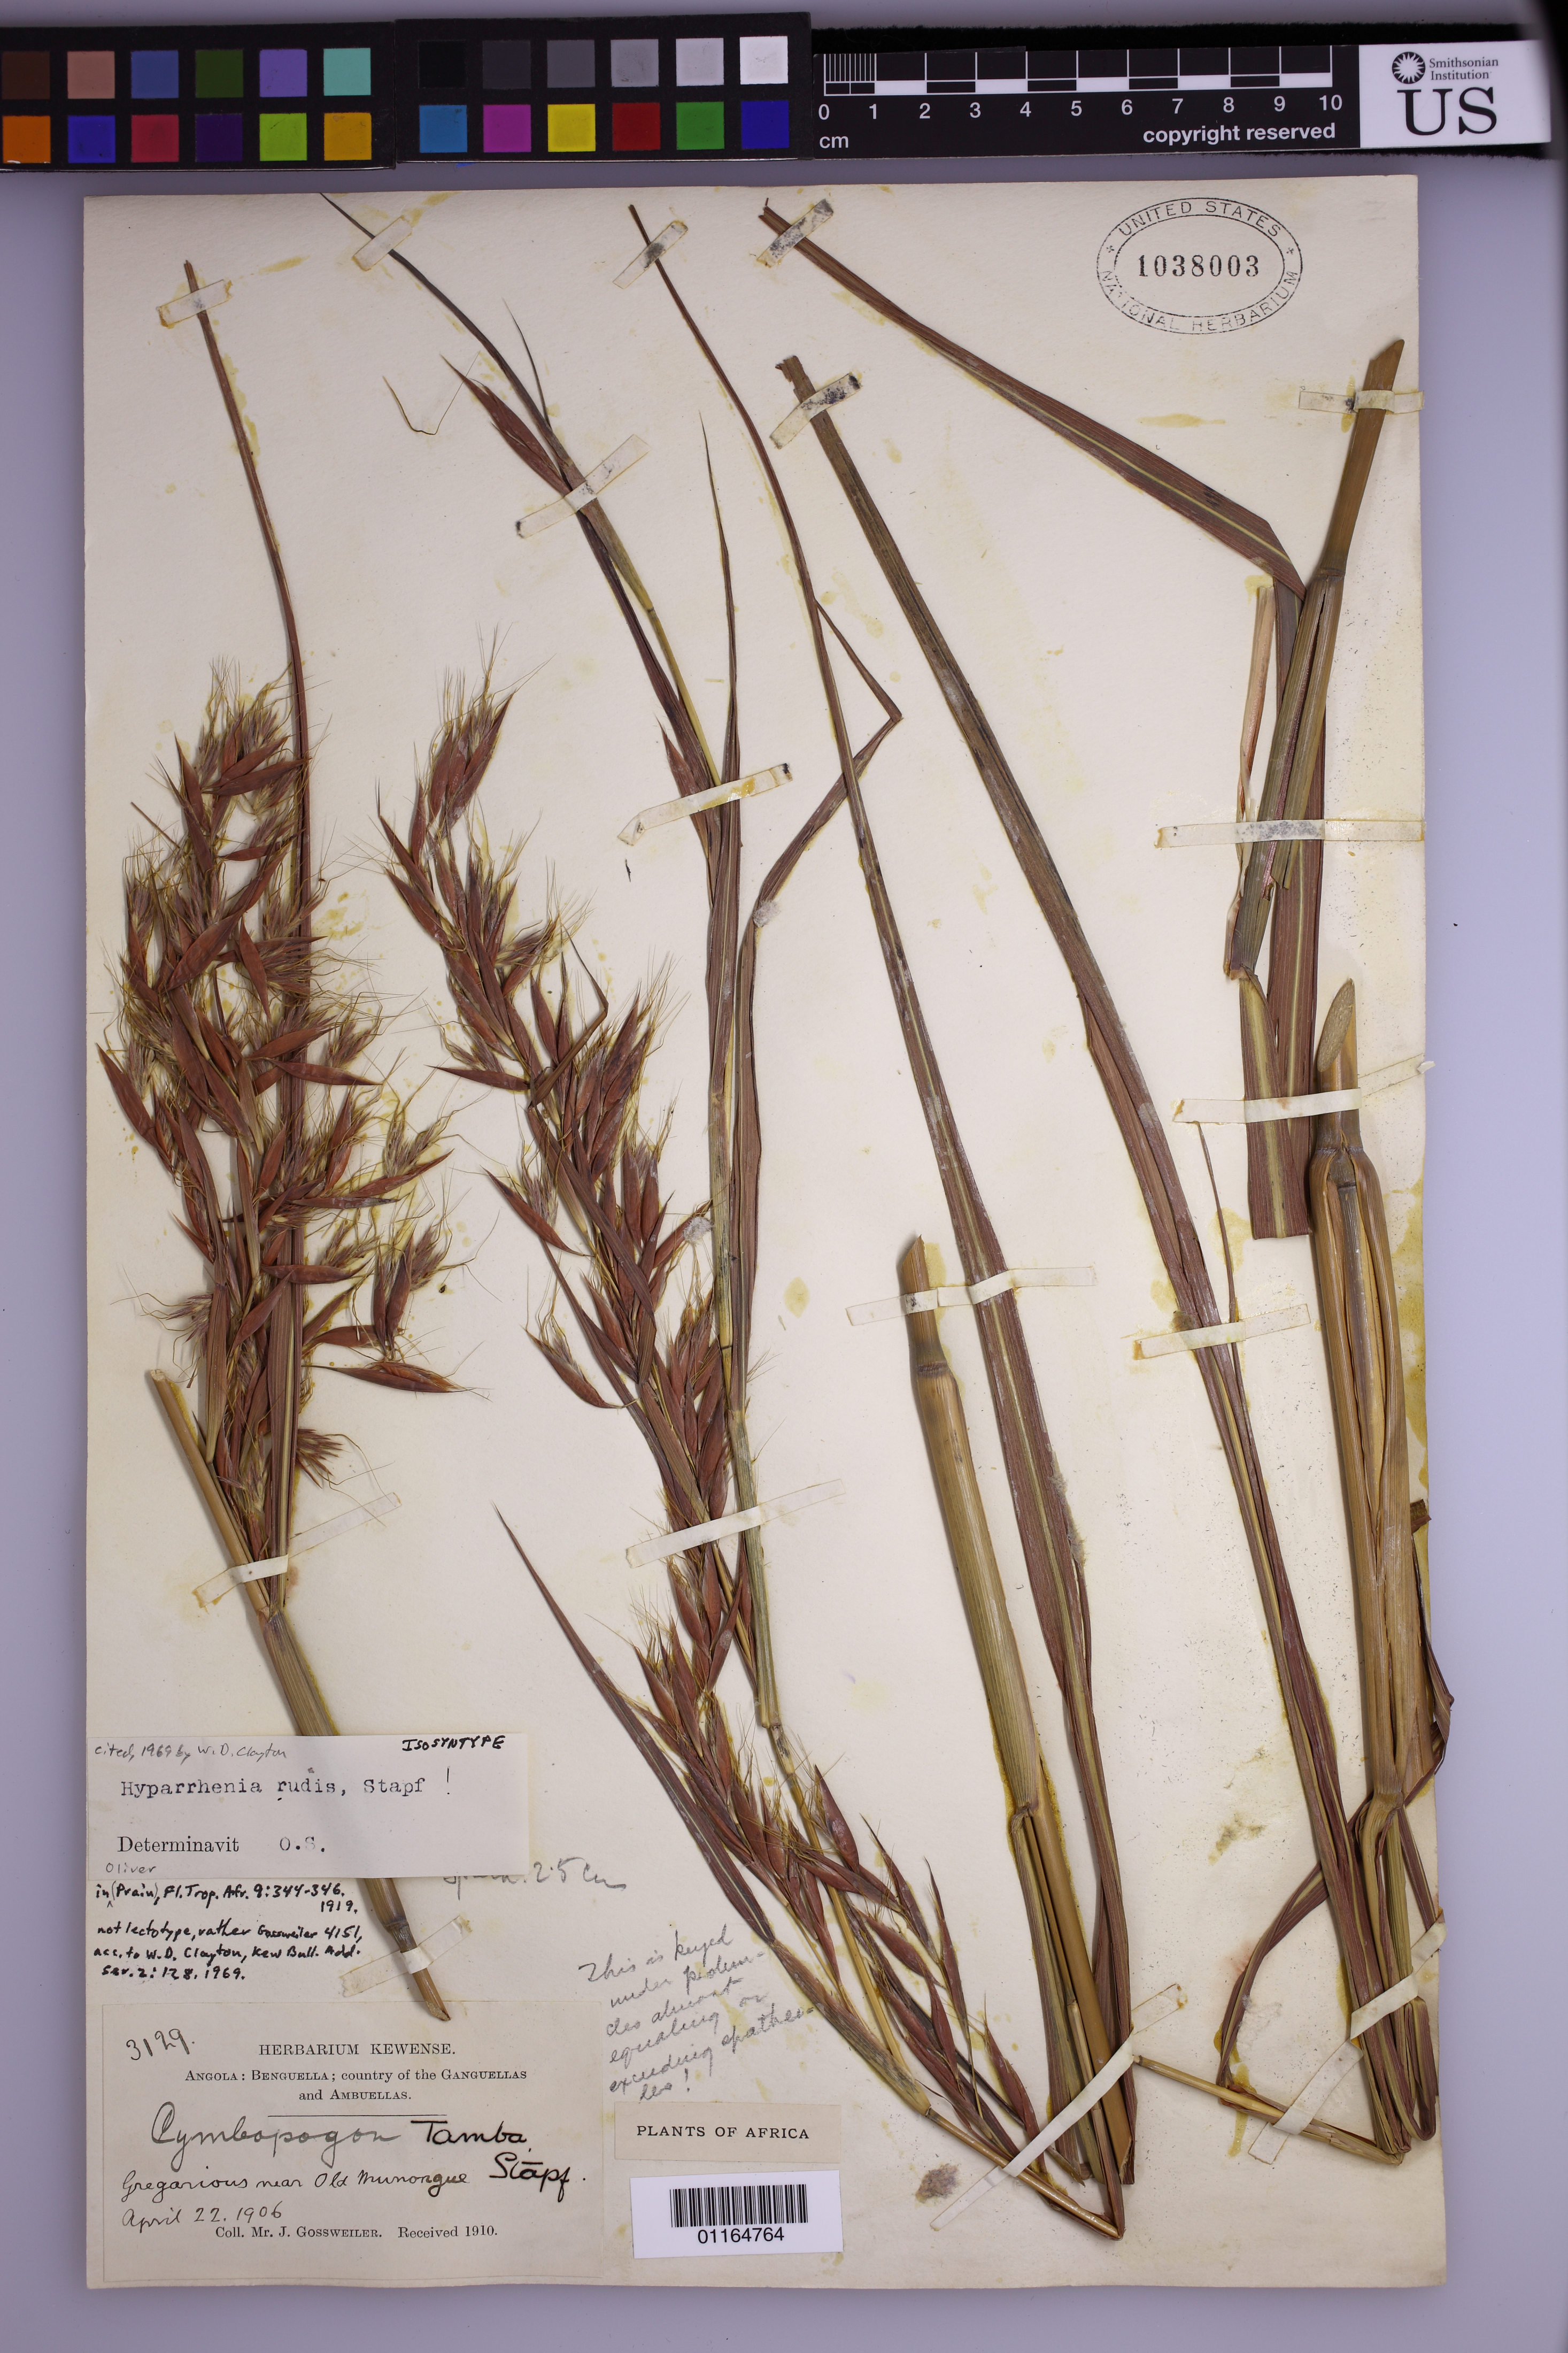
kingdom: Plantae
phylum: Tracheophyta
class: Liliopsida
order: Poales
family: Poaceae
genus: Hyparrhenia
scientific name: Hyparrhenia rudis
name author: Stapf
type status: Isosyntype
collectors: J. Gossweiler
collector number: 3129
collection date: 1906-04-22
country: Angola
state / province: Benguela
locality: Angola: Benguella: country of the Ganguellas and Ambuellas. Near Old Munongue.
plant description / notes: ex herb. Kew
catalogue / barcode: US 1038003